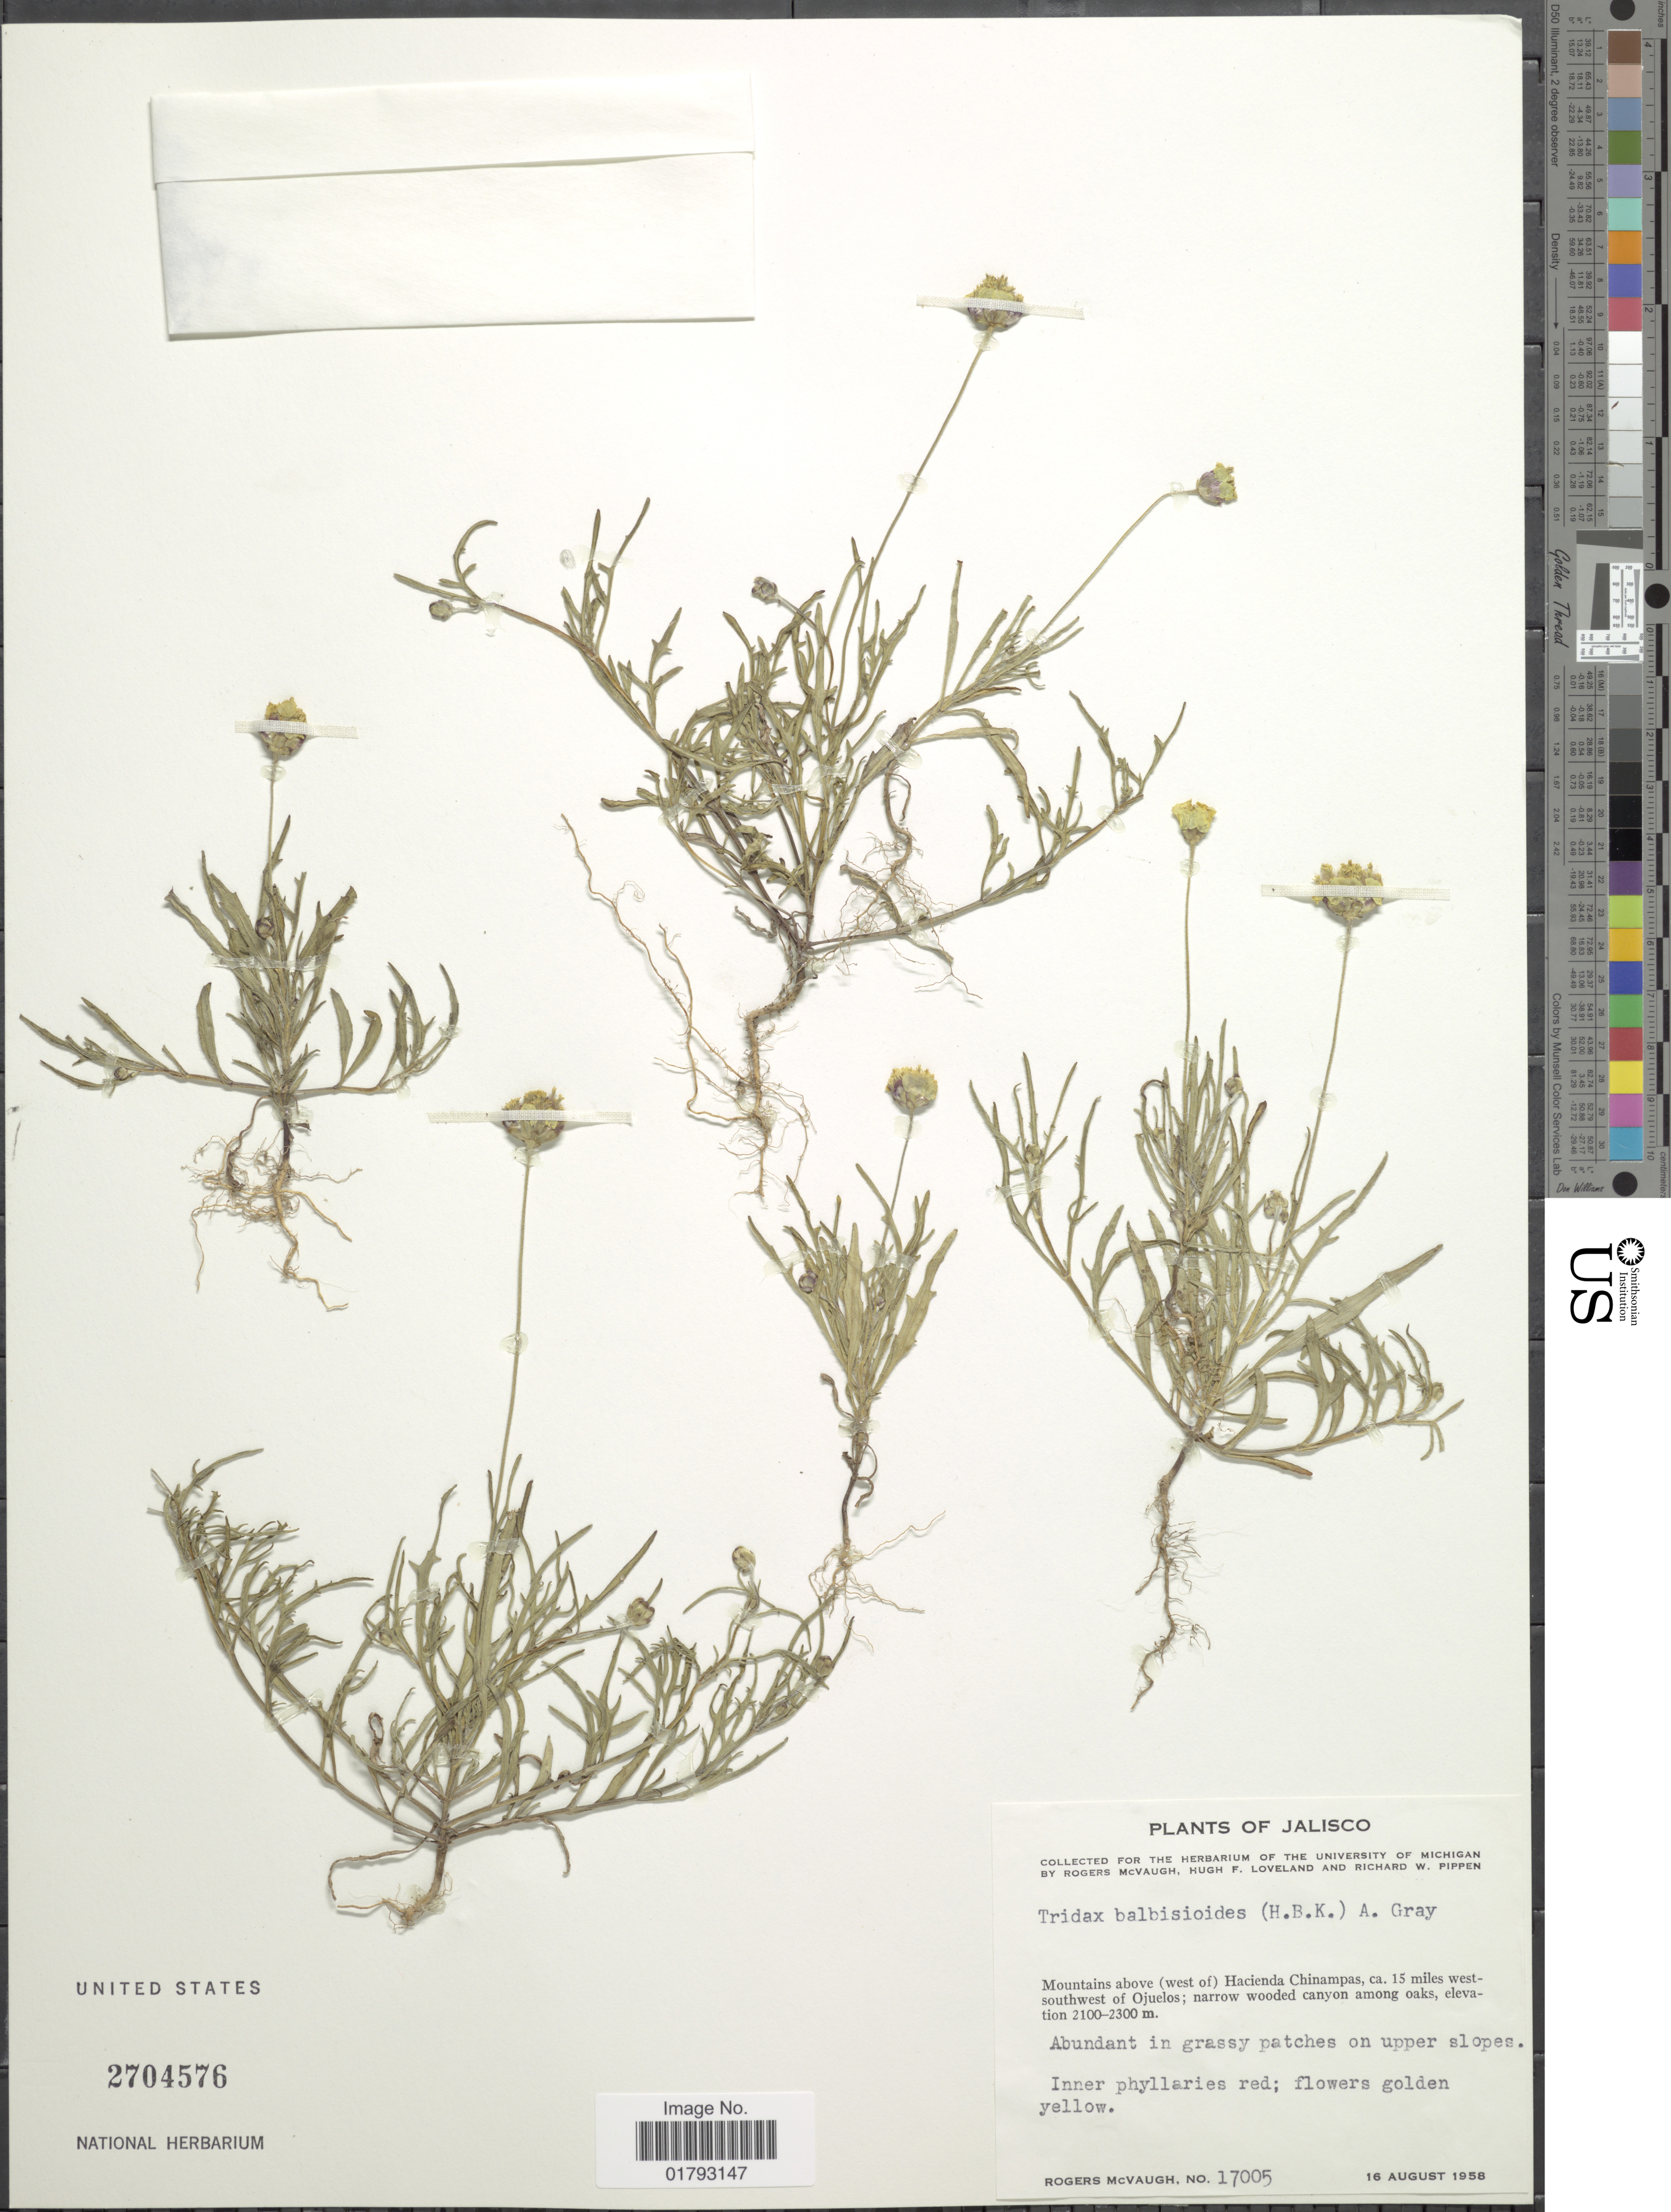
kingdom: Plantae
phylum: Tracheophyta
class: Magnoliopsida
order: Asterales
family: Asteraceae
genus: Tridax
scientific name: Tridax balbisioides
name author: (Kunth) A. Gray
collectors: R. McVaugh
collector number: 17005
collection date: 1958-08-16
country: Mexico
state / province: Jalisco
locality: Jalisco, Mountains above (west of) Hacienda Chinampas, ca. 15 miles west-southwest of Ojuelos.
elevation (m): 2100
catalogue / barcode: US 2704576